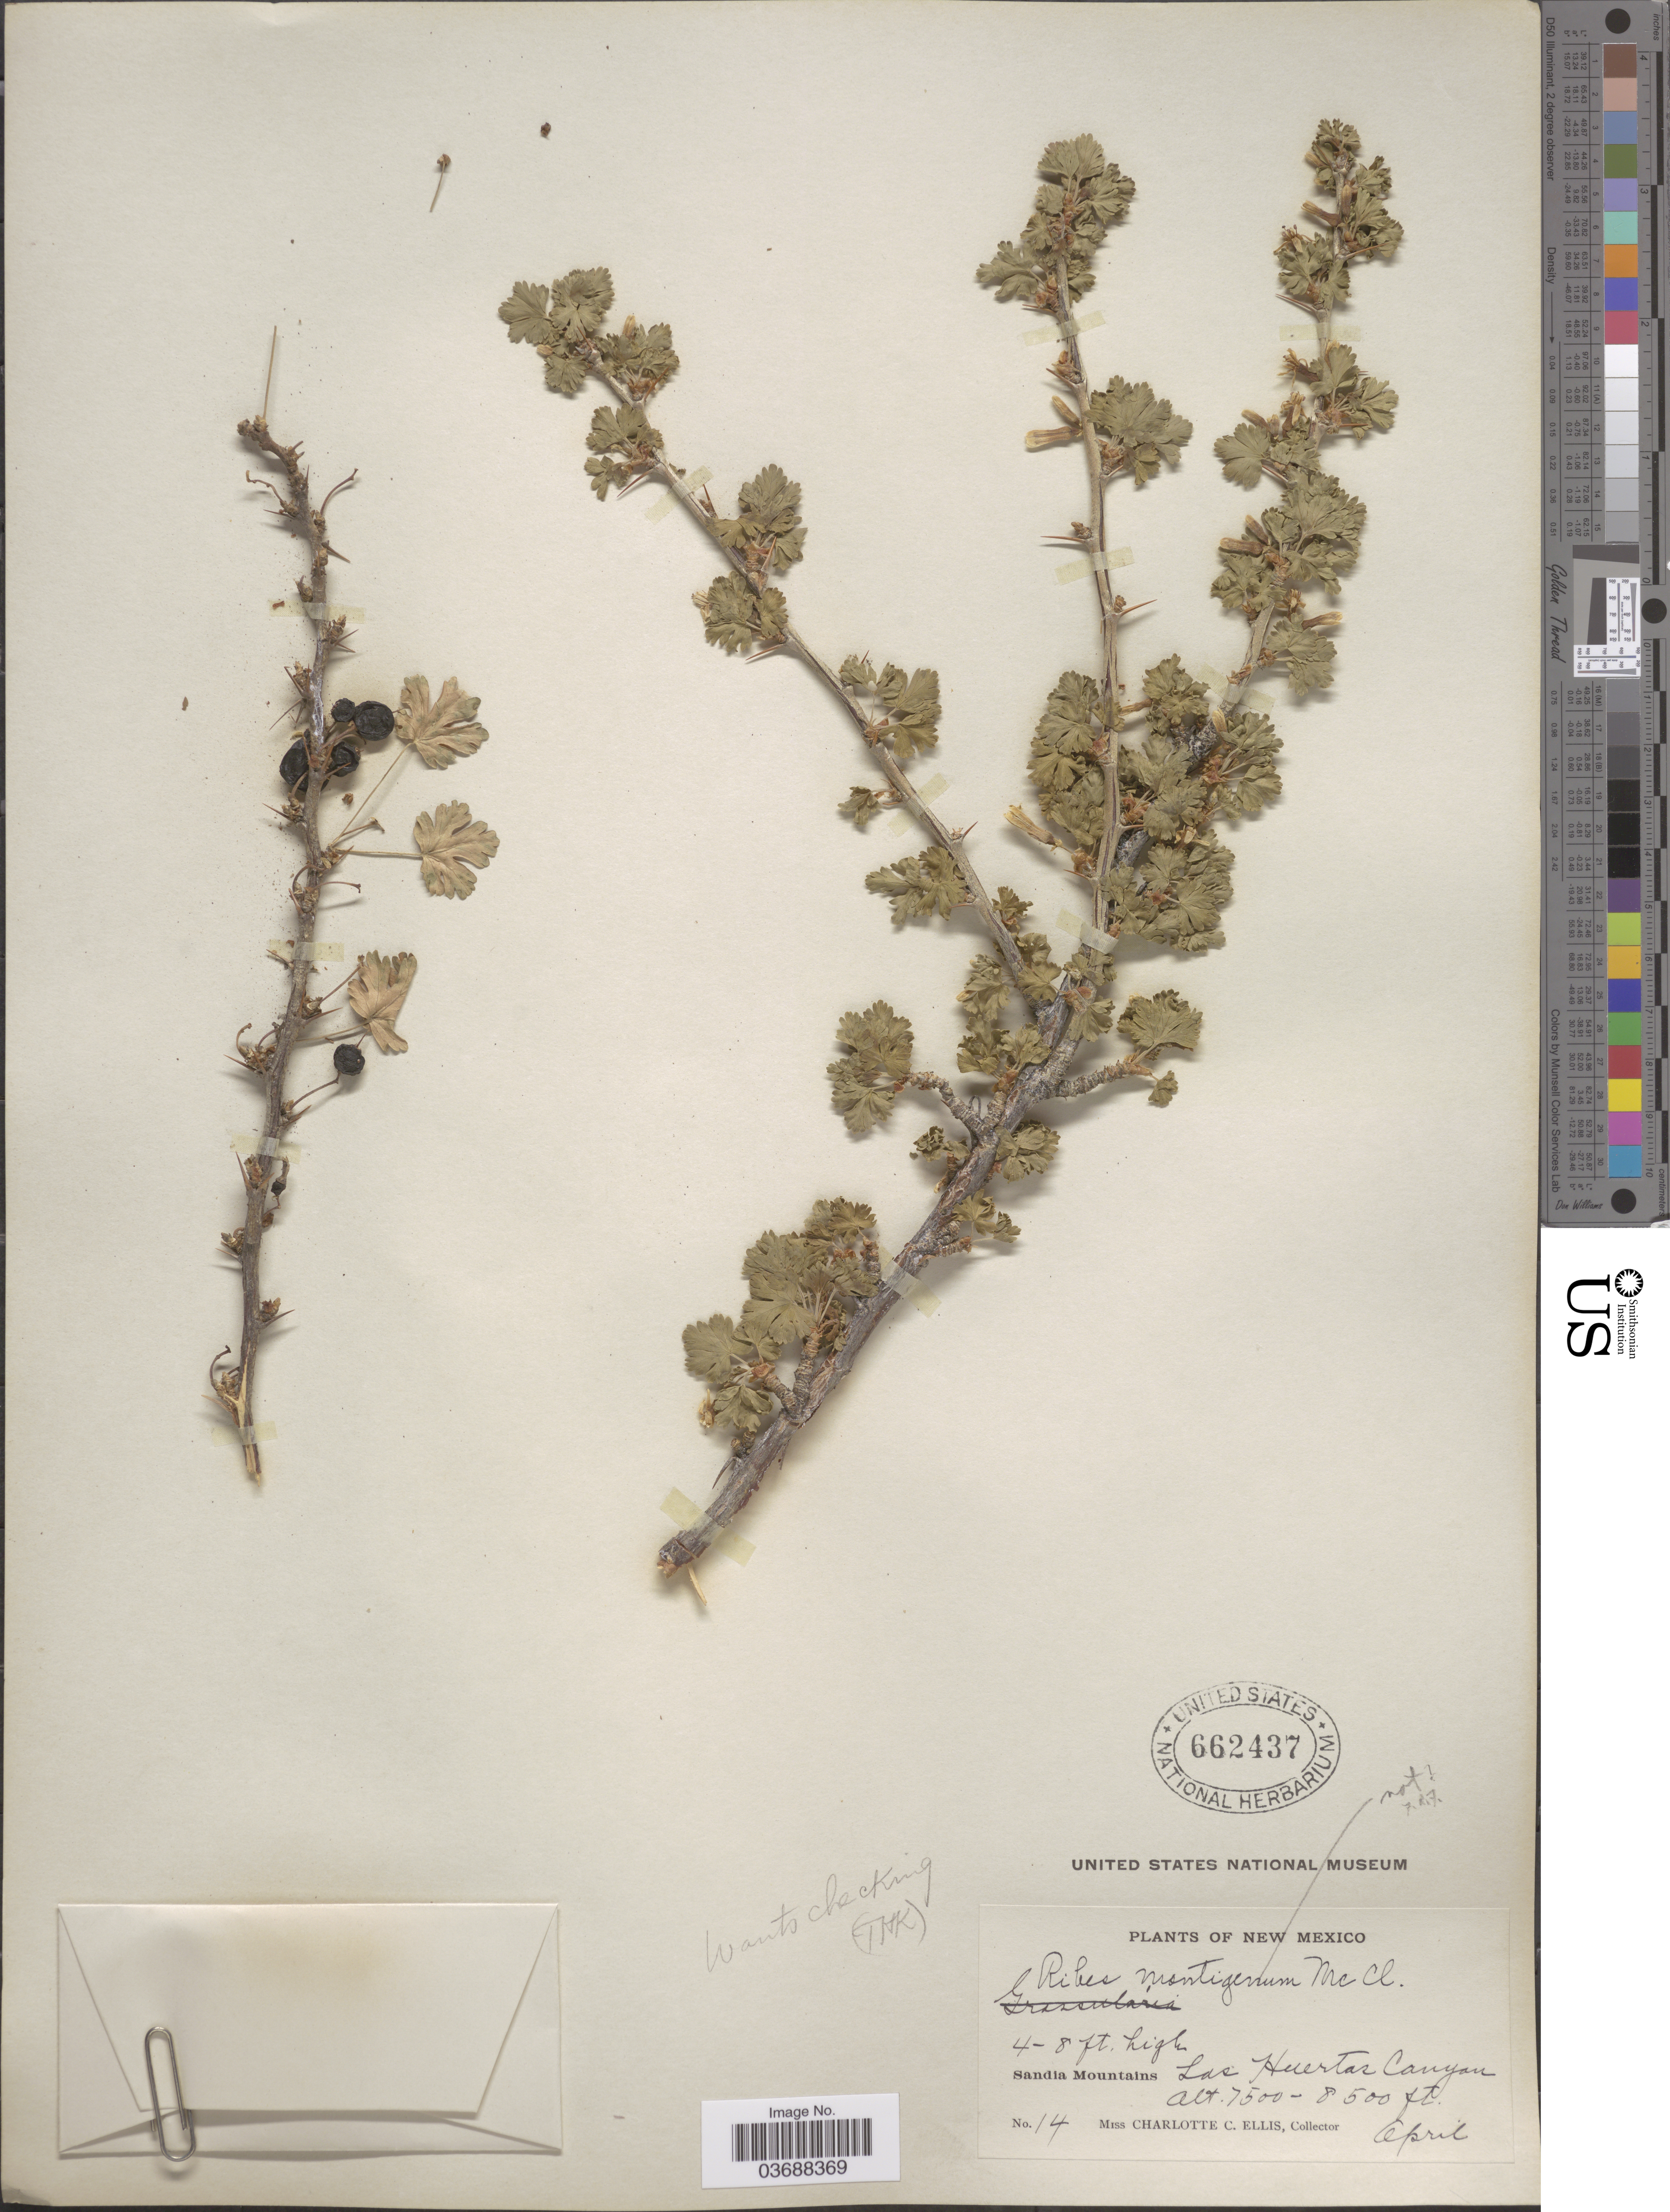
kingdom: Plantae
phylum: Tracheophyta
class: Magnoliopsida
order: Saxifragales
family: Grossulariaceae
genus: Ribes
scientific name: Ribes montigenum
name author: McClatchie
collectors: C. C. Ellis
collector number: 14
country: United States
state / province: New Mexico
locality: Sandia Mountains, Las Huertas Canyon.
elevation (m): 2286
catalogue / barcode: US 662437